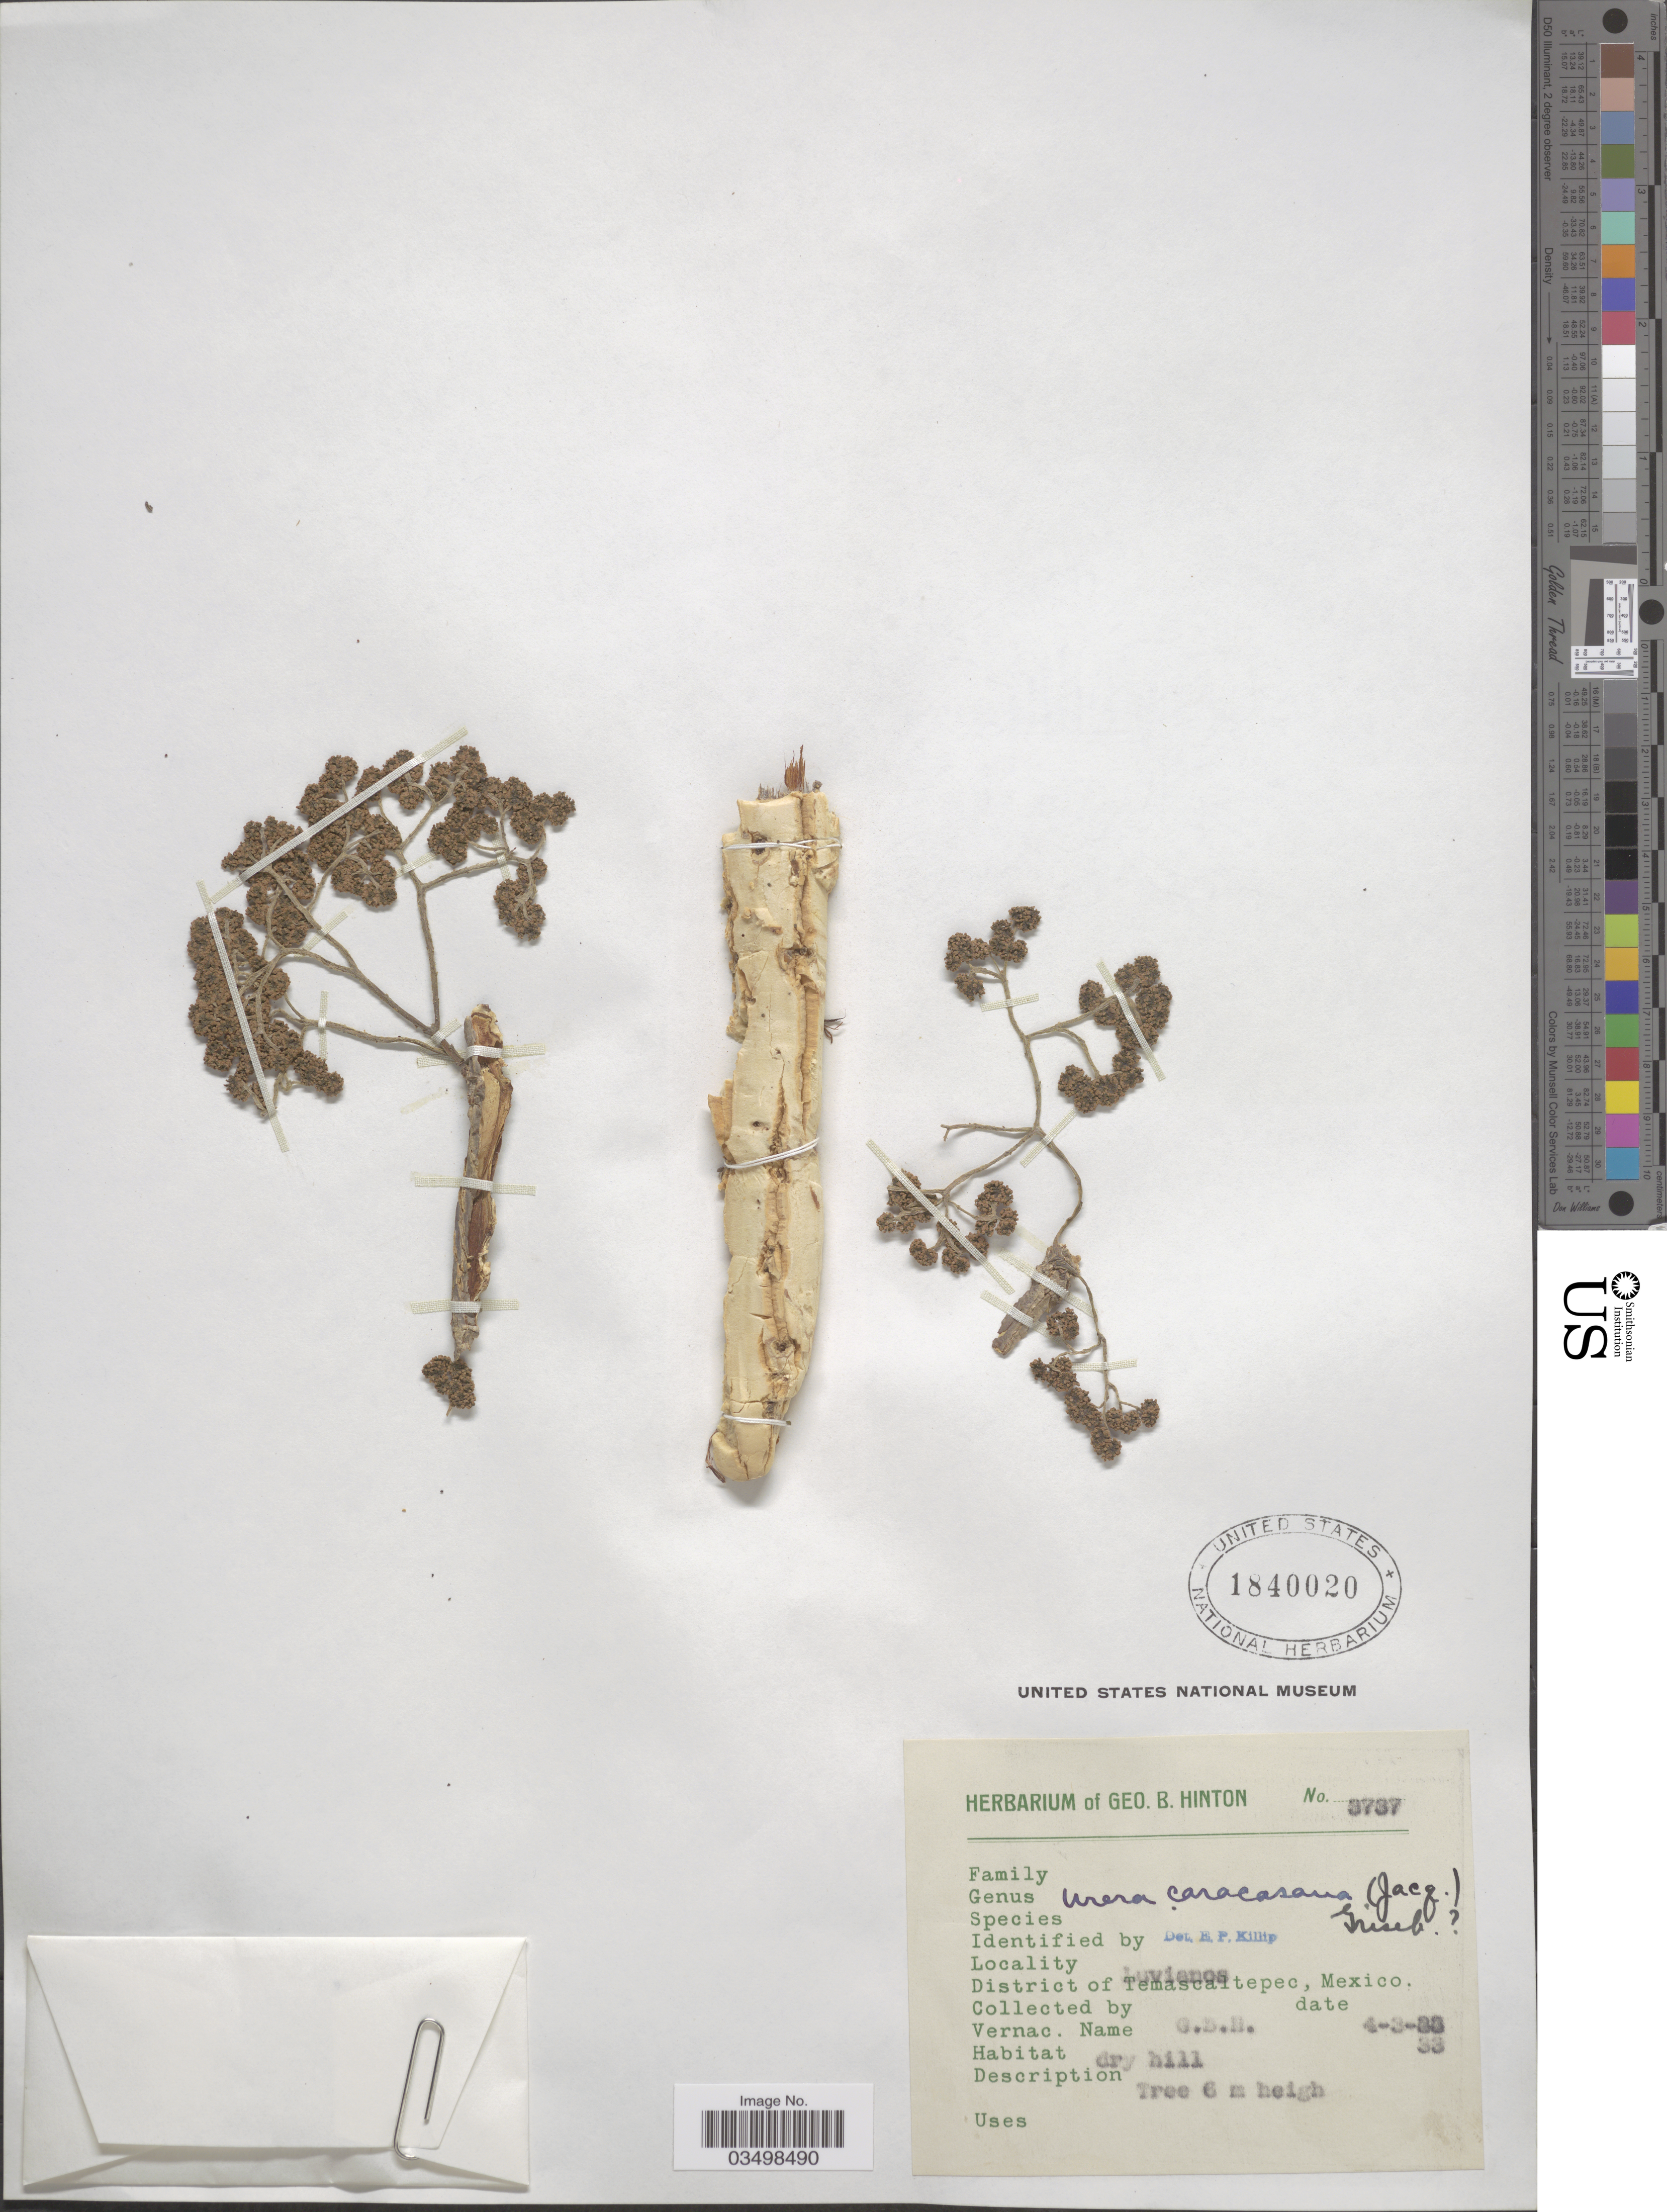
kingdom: Plantae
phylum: Tracheophyta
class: Magnoliopsida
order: Rosales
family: Urticaceae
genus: Urera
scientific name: Urera caracasana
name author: (Jacq.) Gaudich. ex Griseb.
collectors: G. B. Hinton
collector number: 3737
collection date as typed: Transcribed d/m/y: 3/4/33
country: Mexico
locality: Luvianos. Distrcit of Temascaltepec.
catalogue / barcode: US 1840020